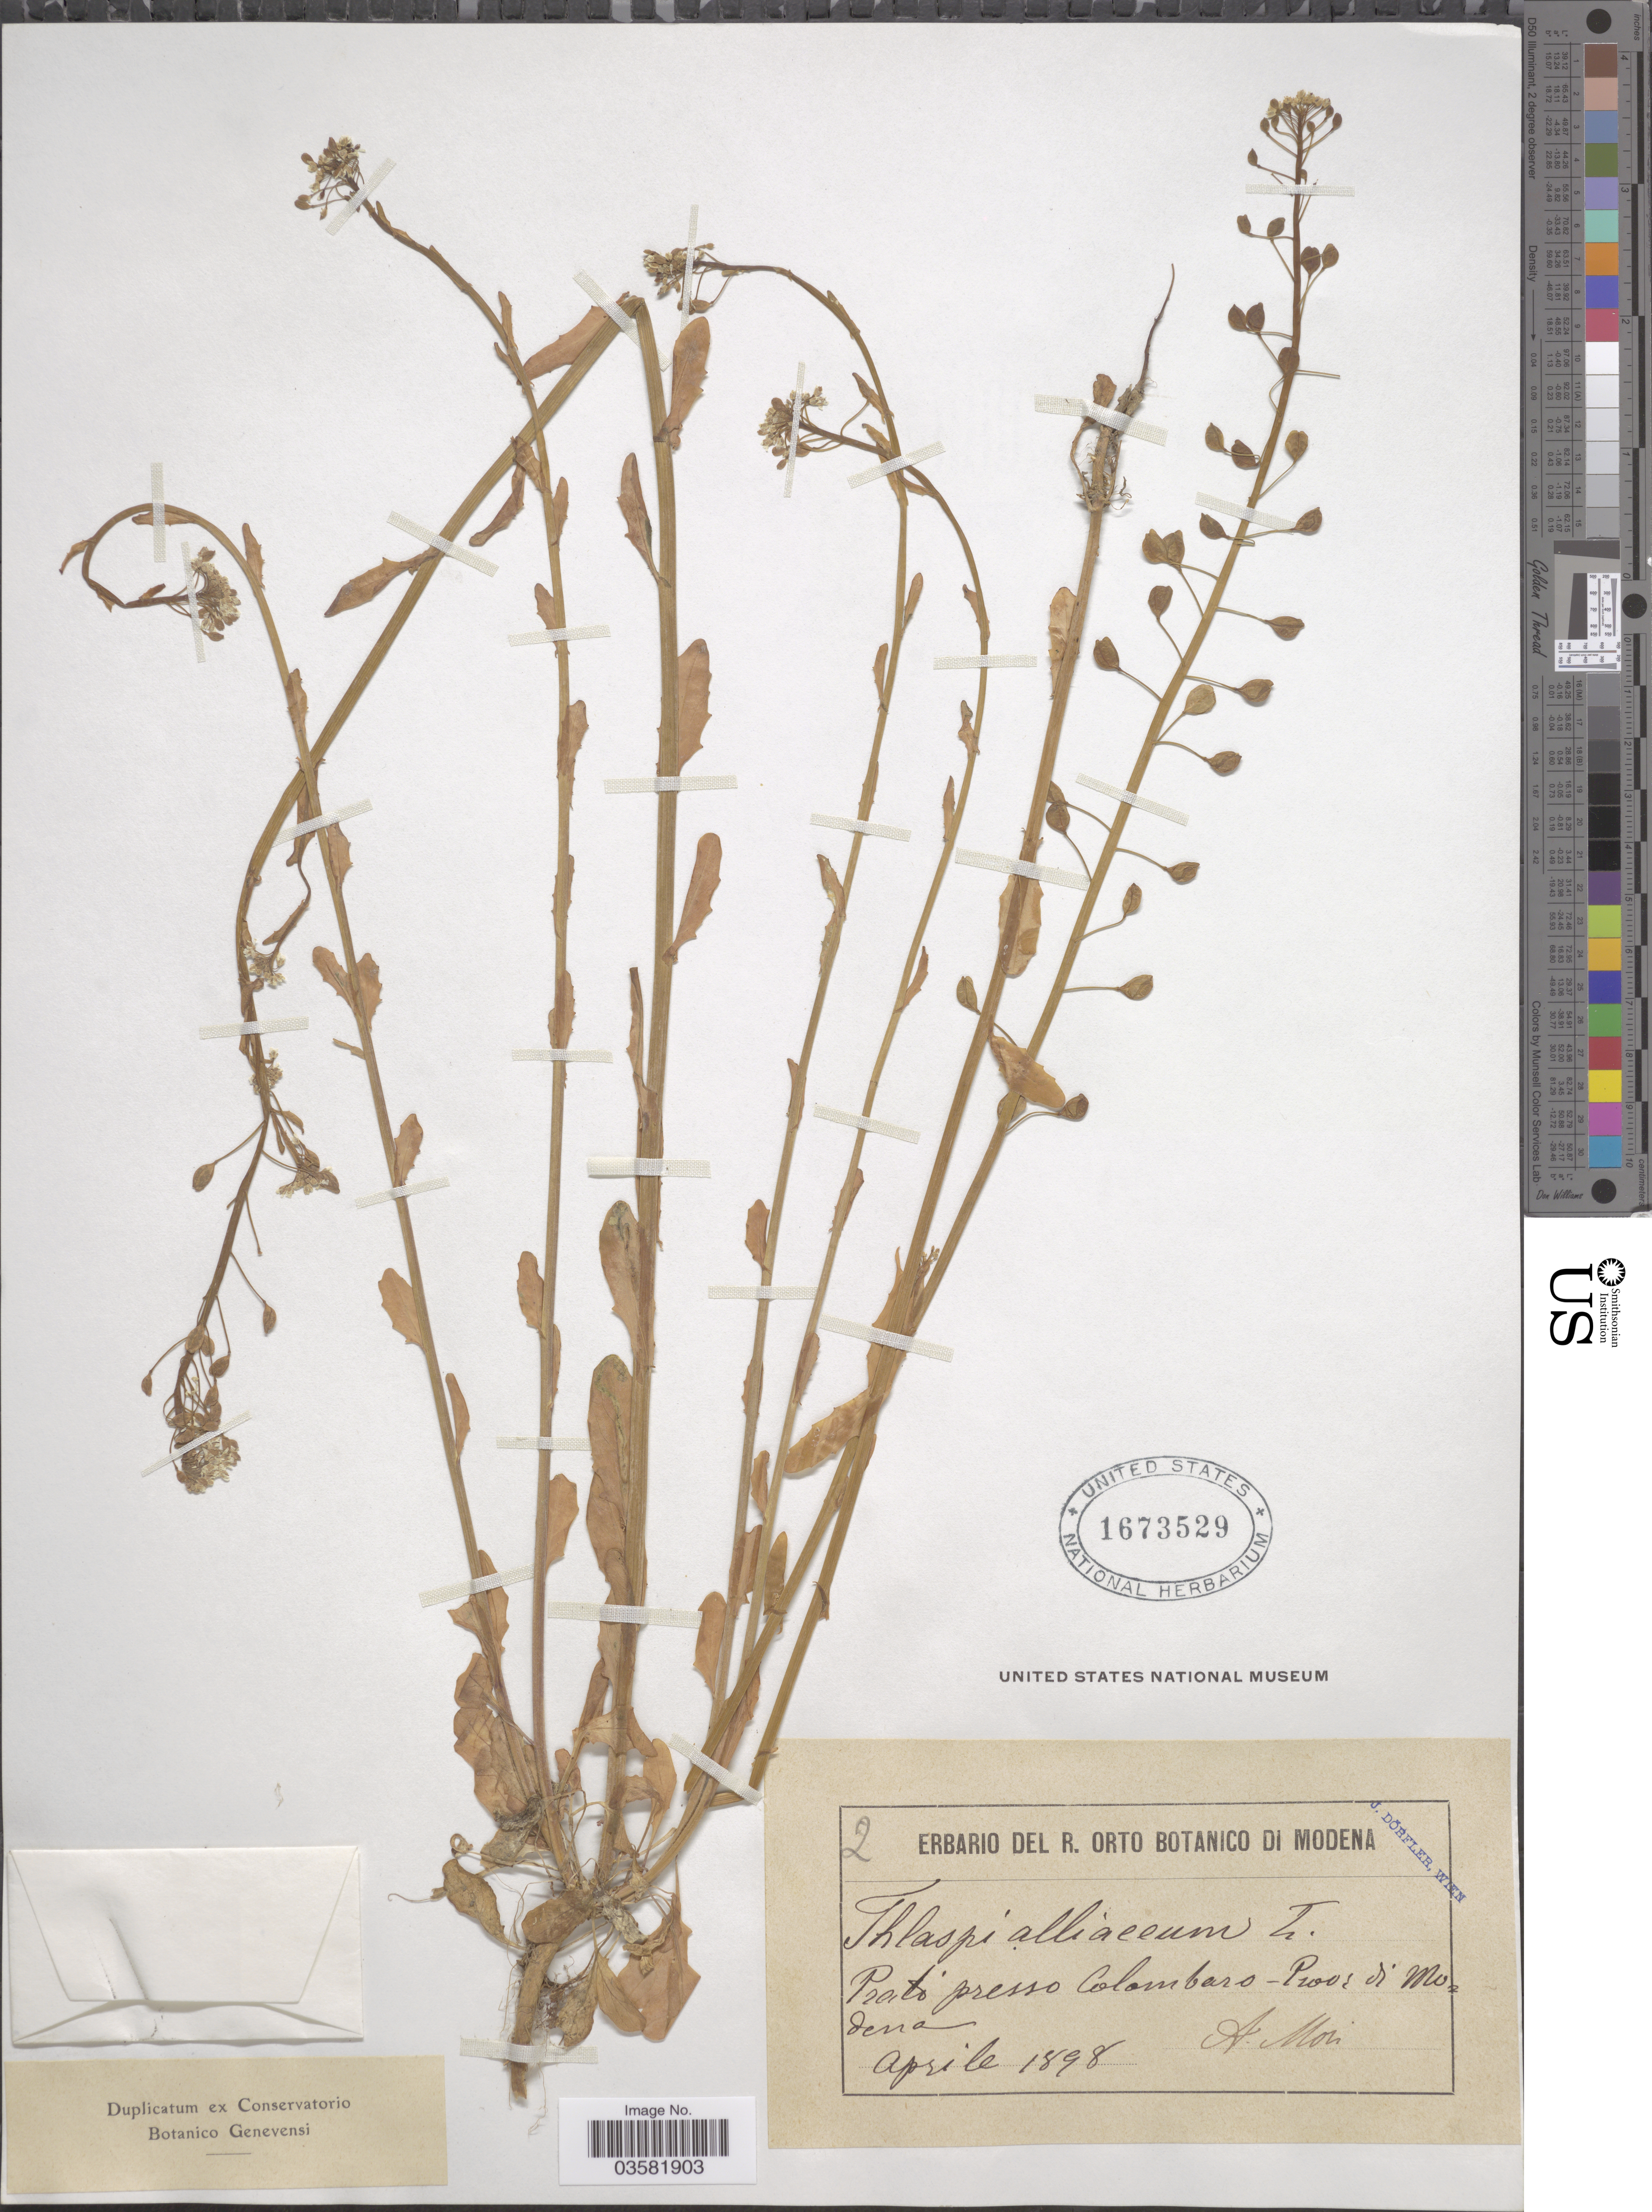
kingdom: Plantae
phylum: Tracheophyta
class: Magnoliopsida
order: Brassicales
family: Brassicaceae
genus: Thlaspi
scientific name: Thlaspi alliaceum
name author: L.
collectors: A. Mori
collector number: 2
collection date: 1898-04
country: Italy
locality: Prato presso Colombaro - Prove di Modena.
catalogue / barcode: US 1673529